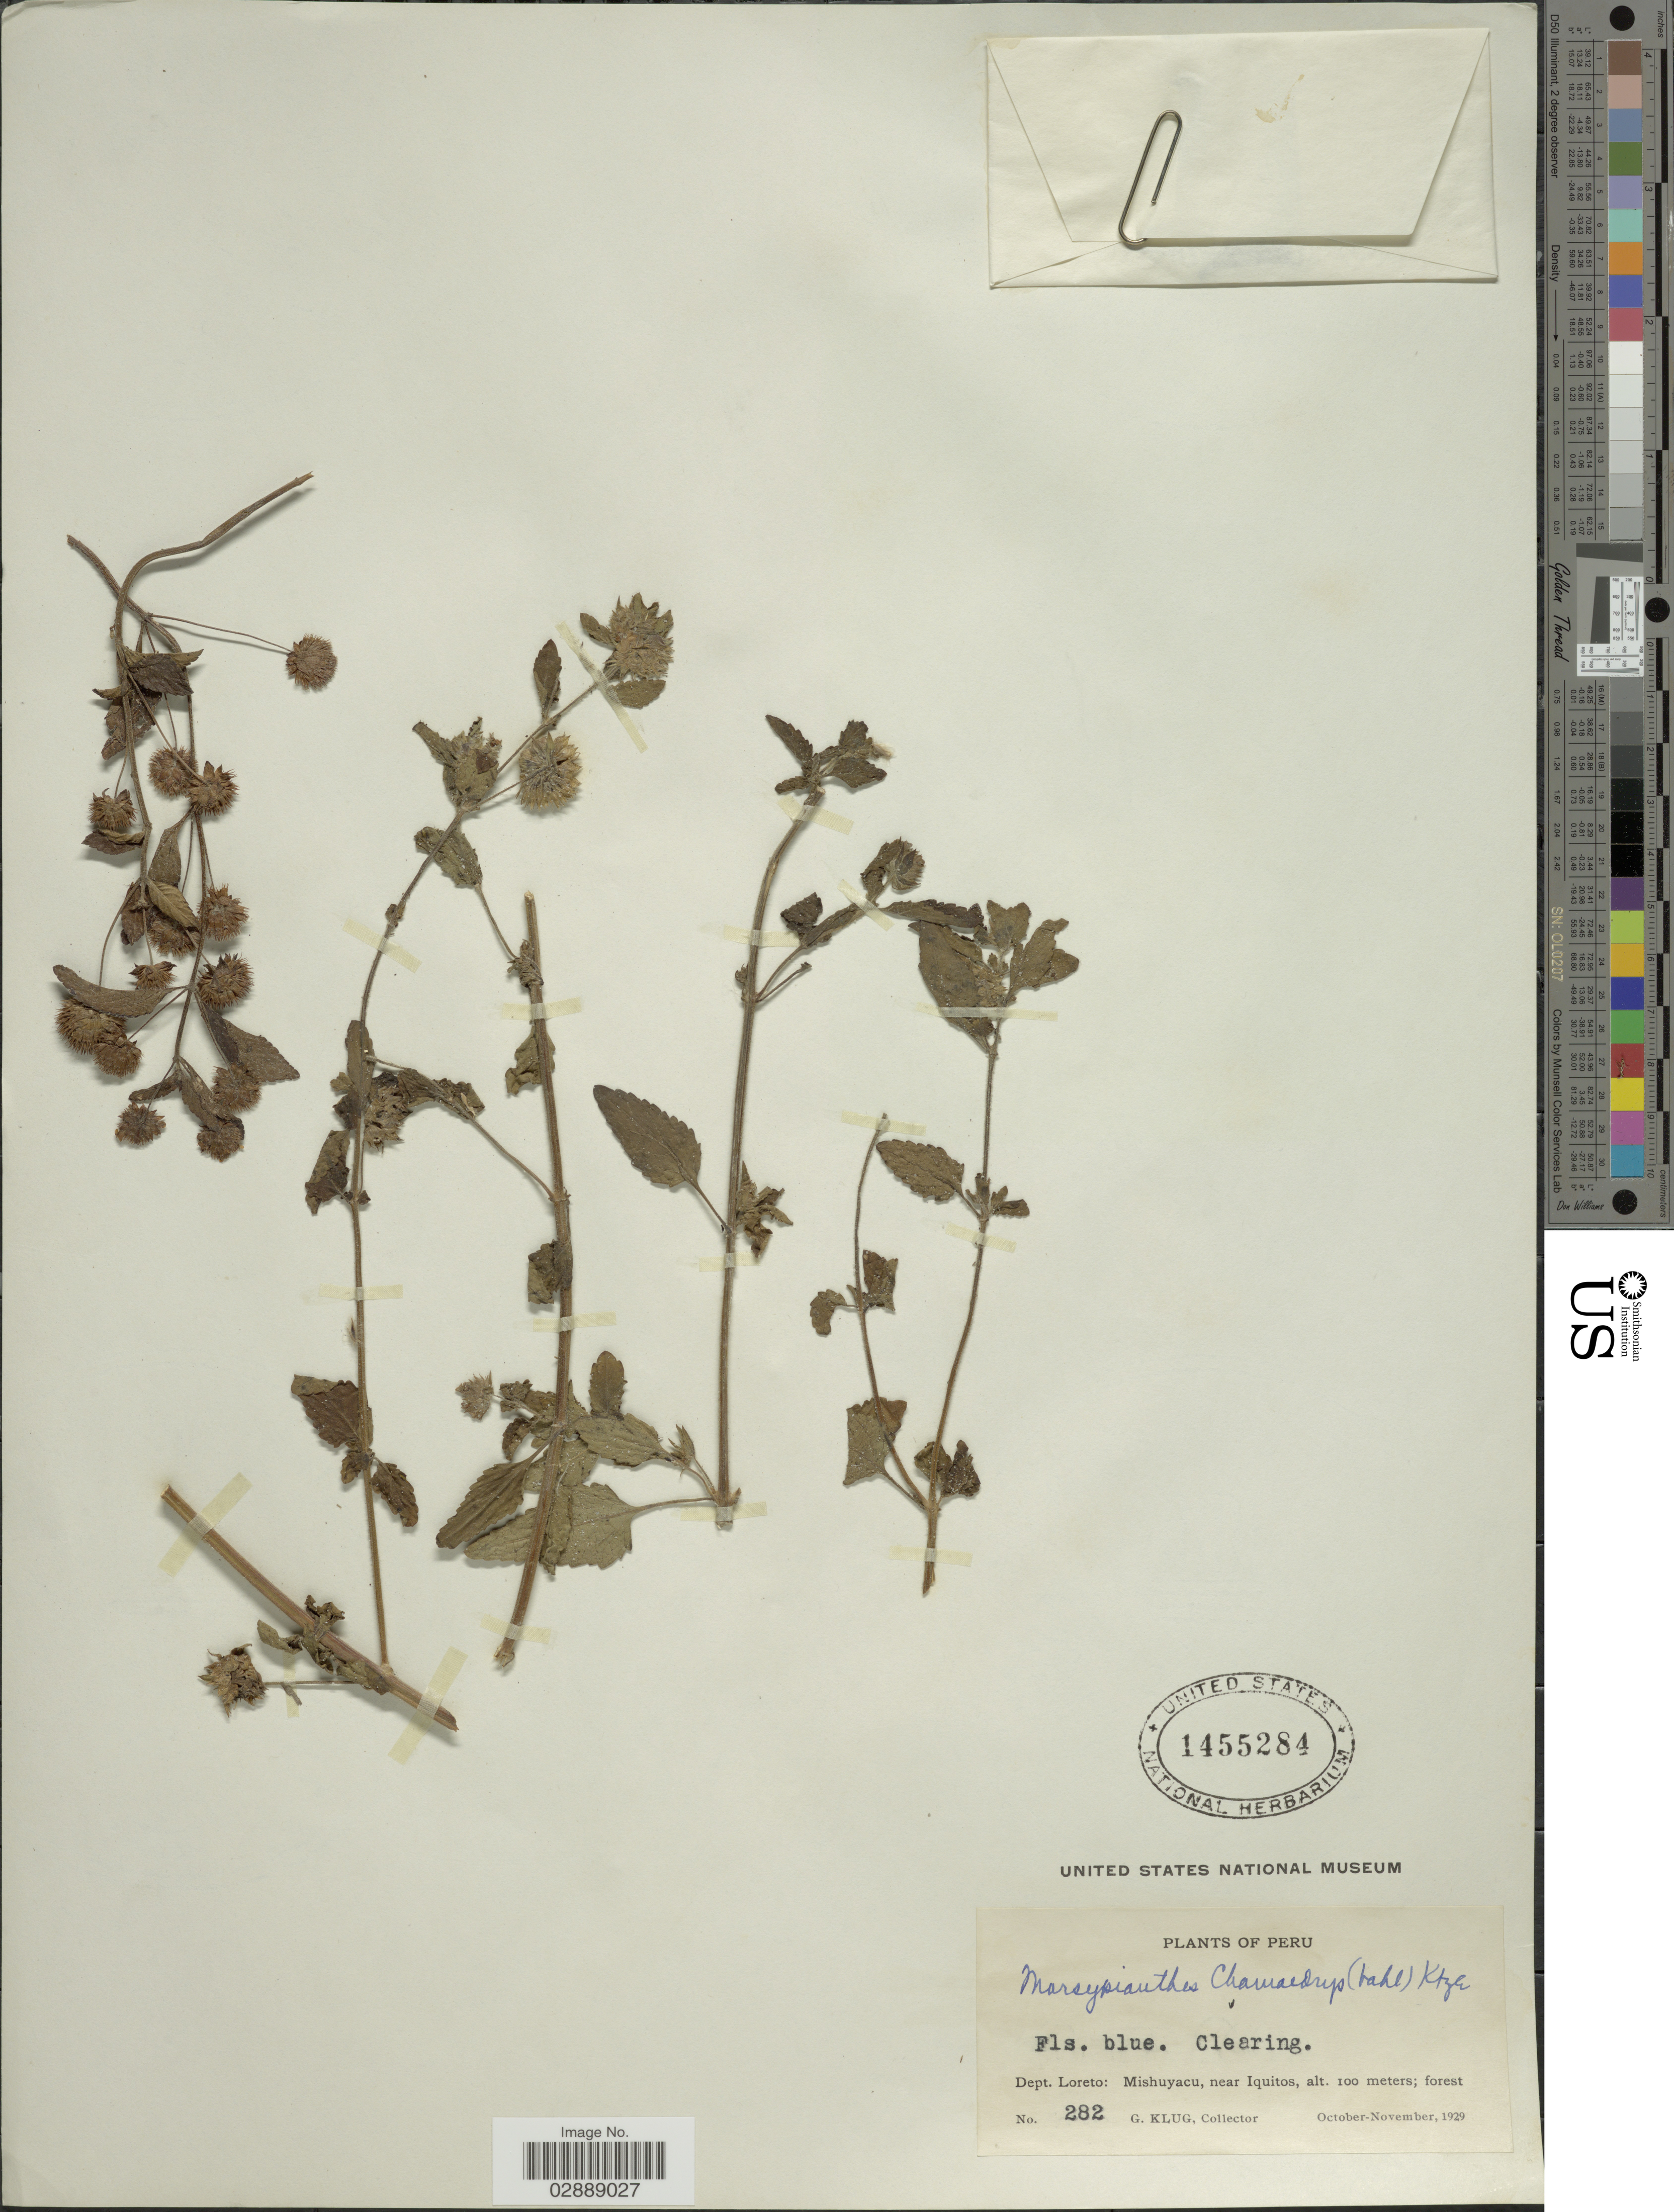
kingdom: Plantae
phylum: Tracheophyta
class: Magnoliopsida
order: Lamiales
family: Lamiaceae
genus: Marsypianthes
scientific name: Marsypianthes chamaedrys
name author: (Vahl) Kuntze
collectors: G. Klug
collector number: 282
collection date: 1929-10/1929-11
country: Peru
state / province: Loreto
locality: Dept. Loreto: Mishuyacu, near Iquitos.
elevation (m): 100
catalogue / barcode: US 1455284